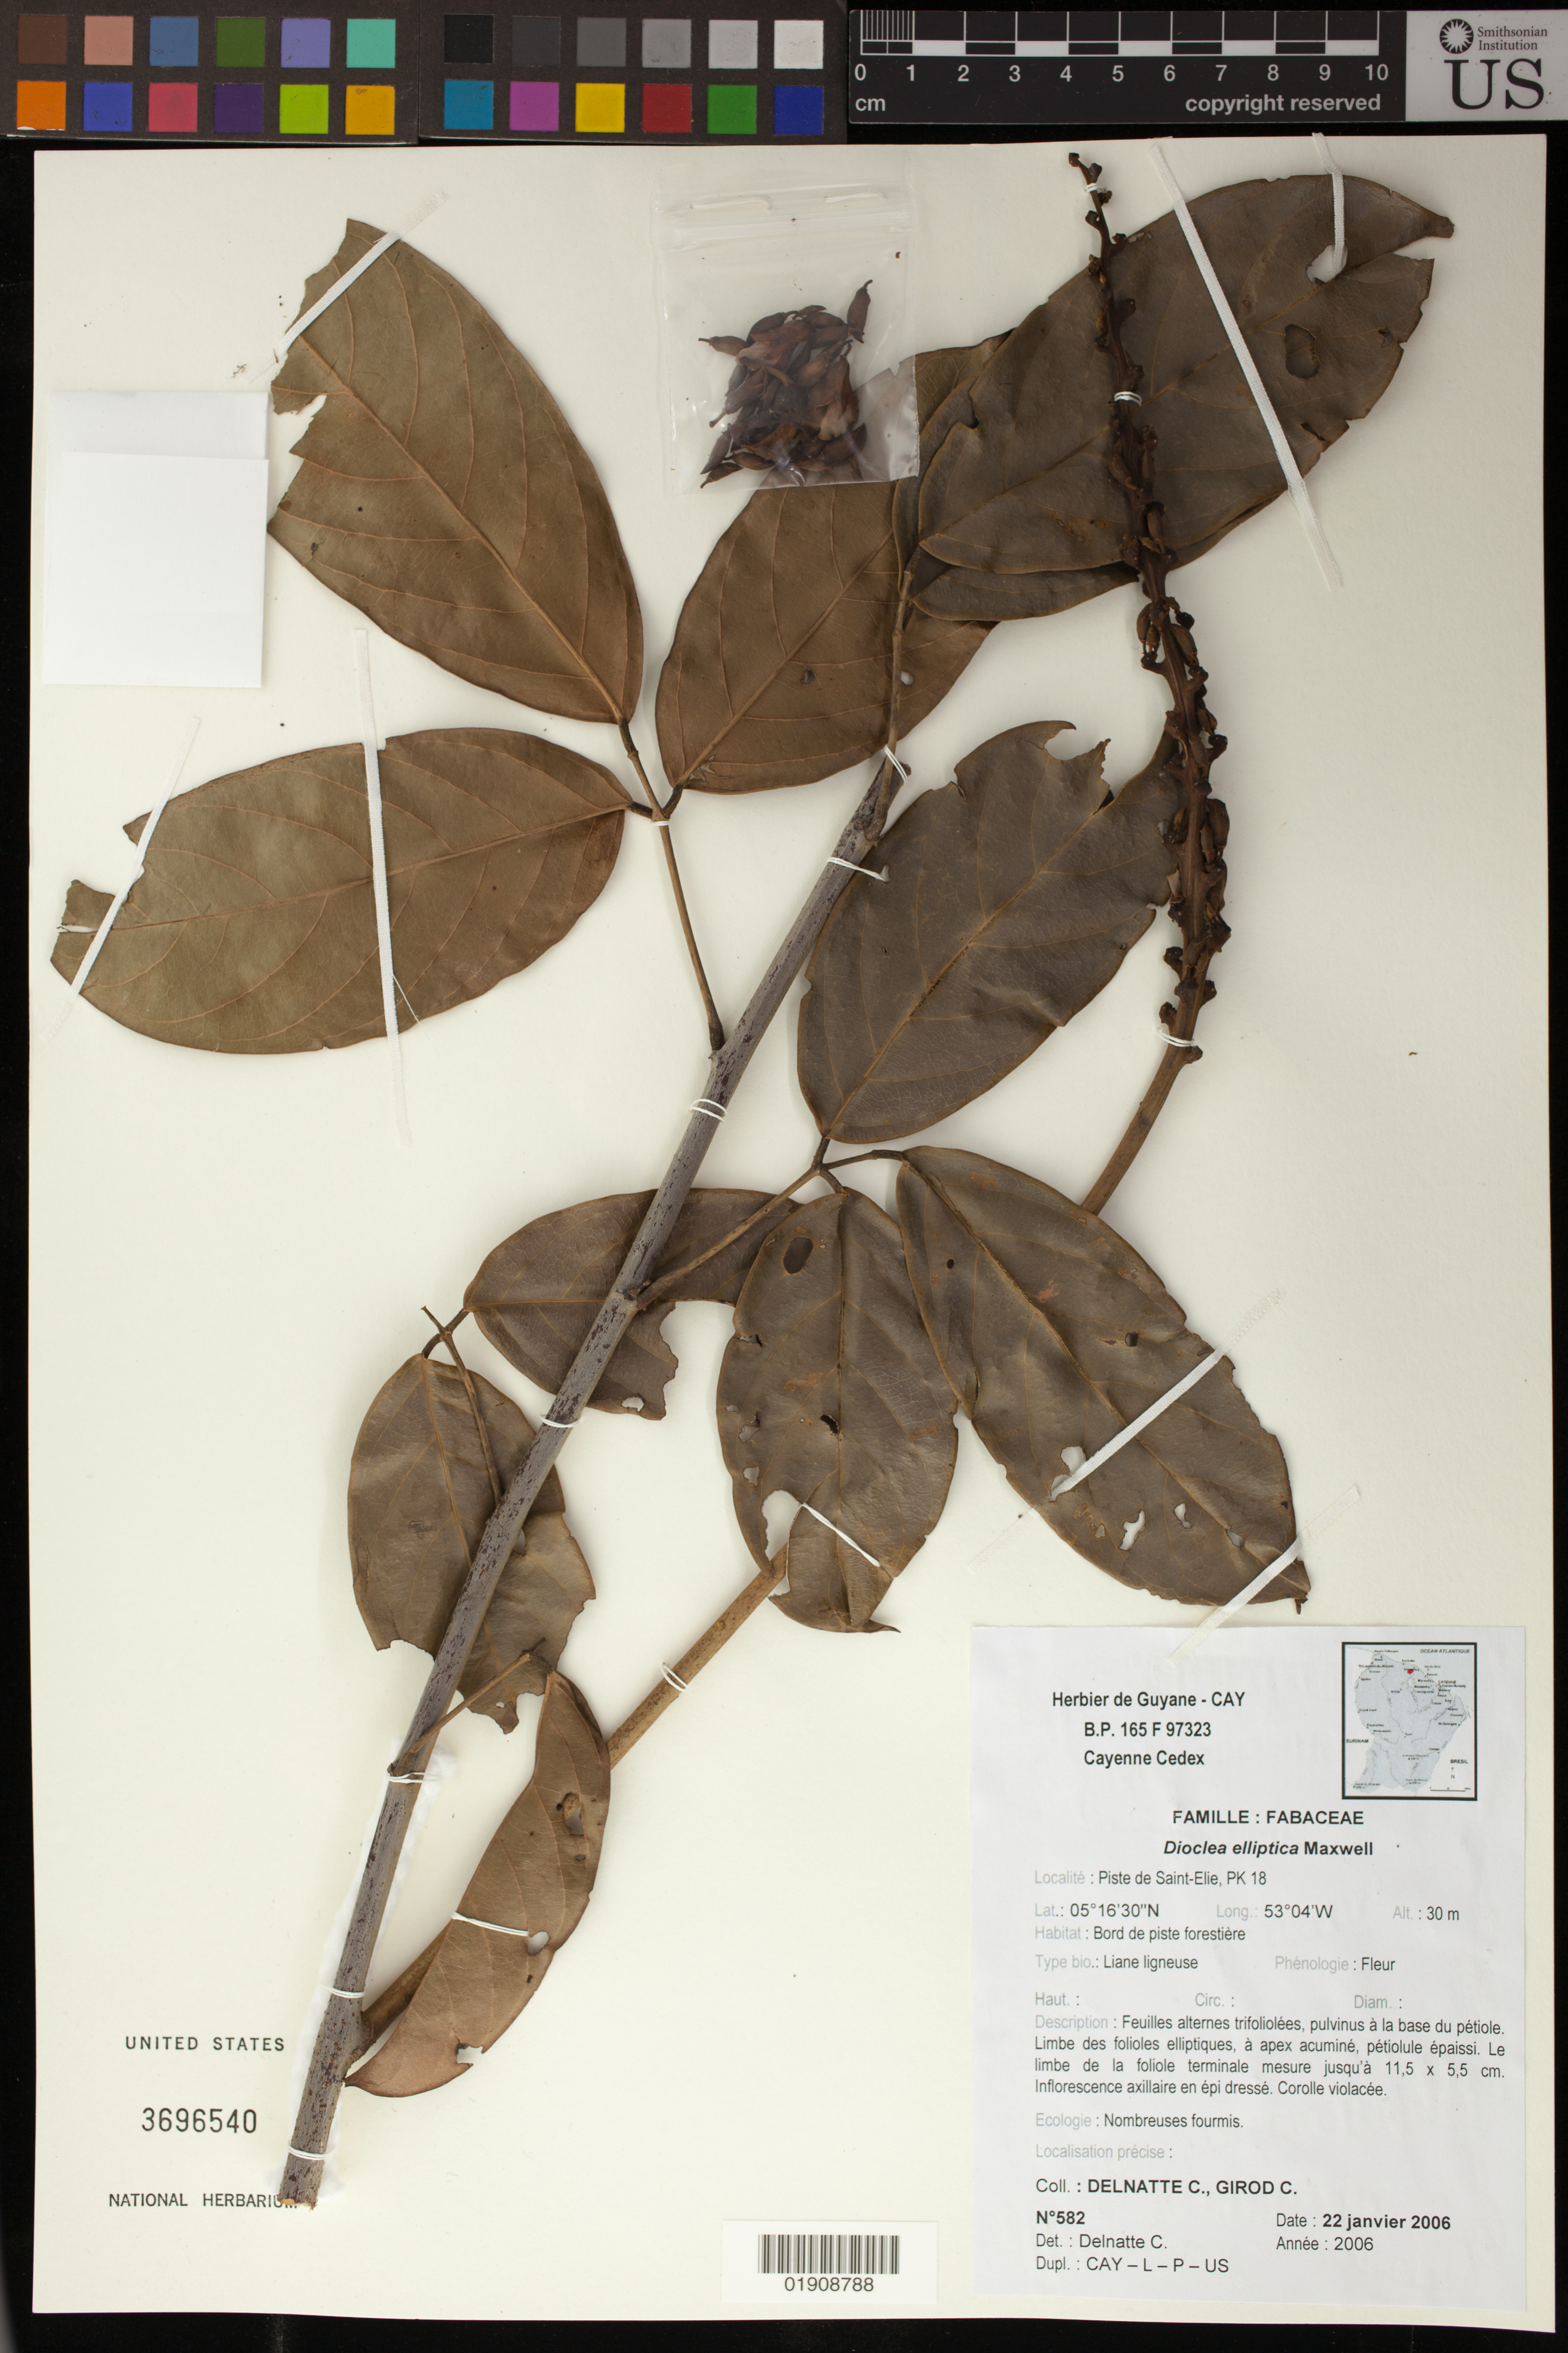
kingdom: Plantae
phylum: Tracheophyta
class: Magnoliopsida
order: Fabales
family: Fabaceae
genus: Macropsychanthus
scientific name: Macropsychanthus scaber var. scaber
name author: (Rich.) L.P. Queiroz & Snak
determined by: Strong, Mark T., (BOT), Smithsonian Institution - National Museum of Natural History (UNITED STATES)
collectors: C. Delnatte & C. Girod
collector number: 582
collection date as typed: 22-Jan-06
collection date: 2006-01-22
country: French Guiana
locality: Piste de Saint-Elie, PK 18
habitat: Bord de piste forestiere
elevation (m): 30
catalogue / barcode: US 3696540